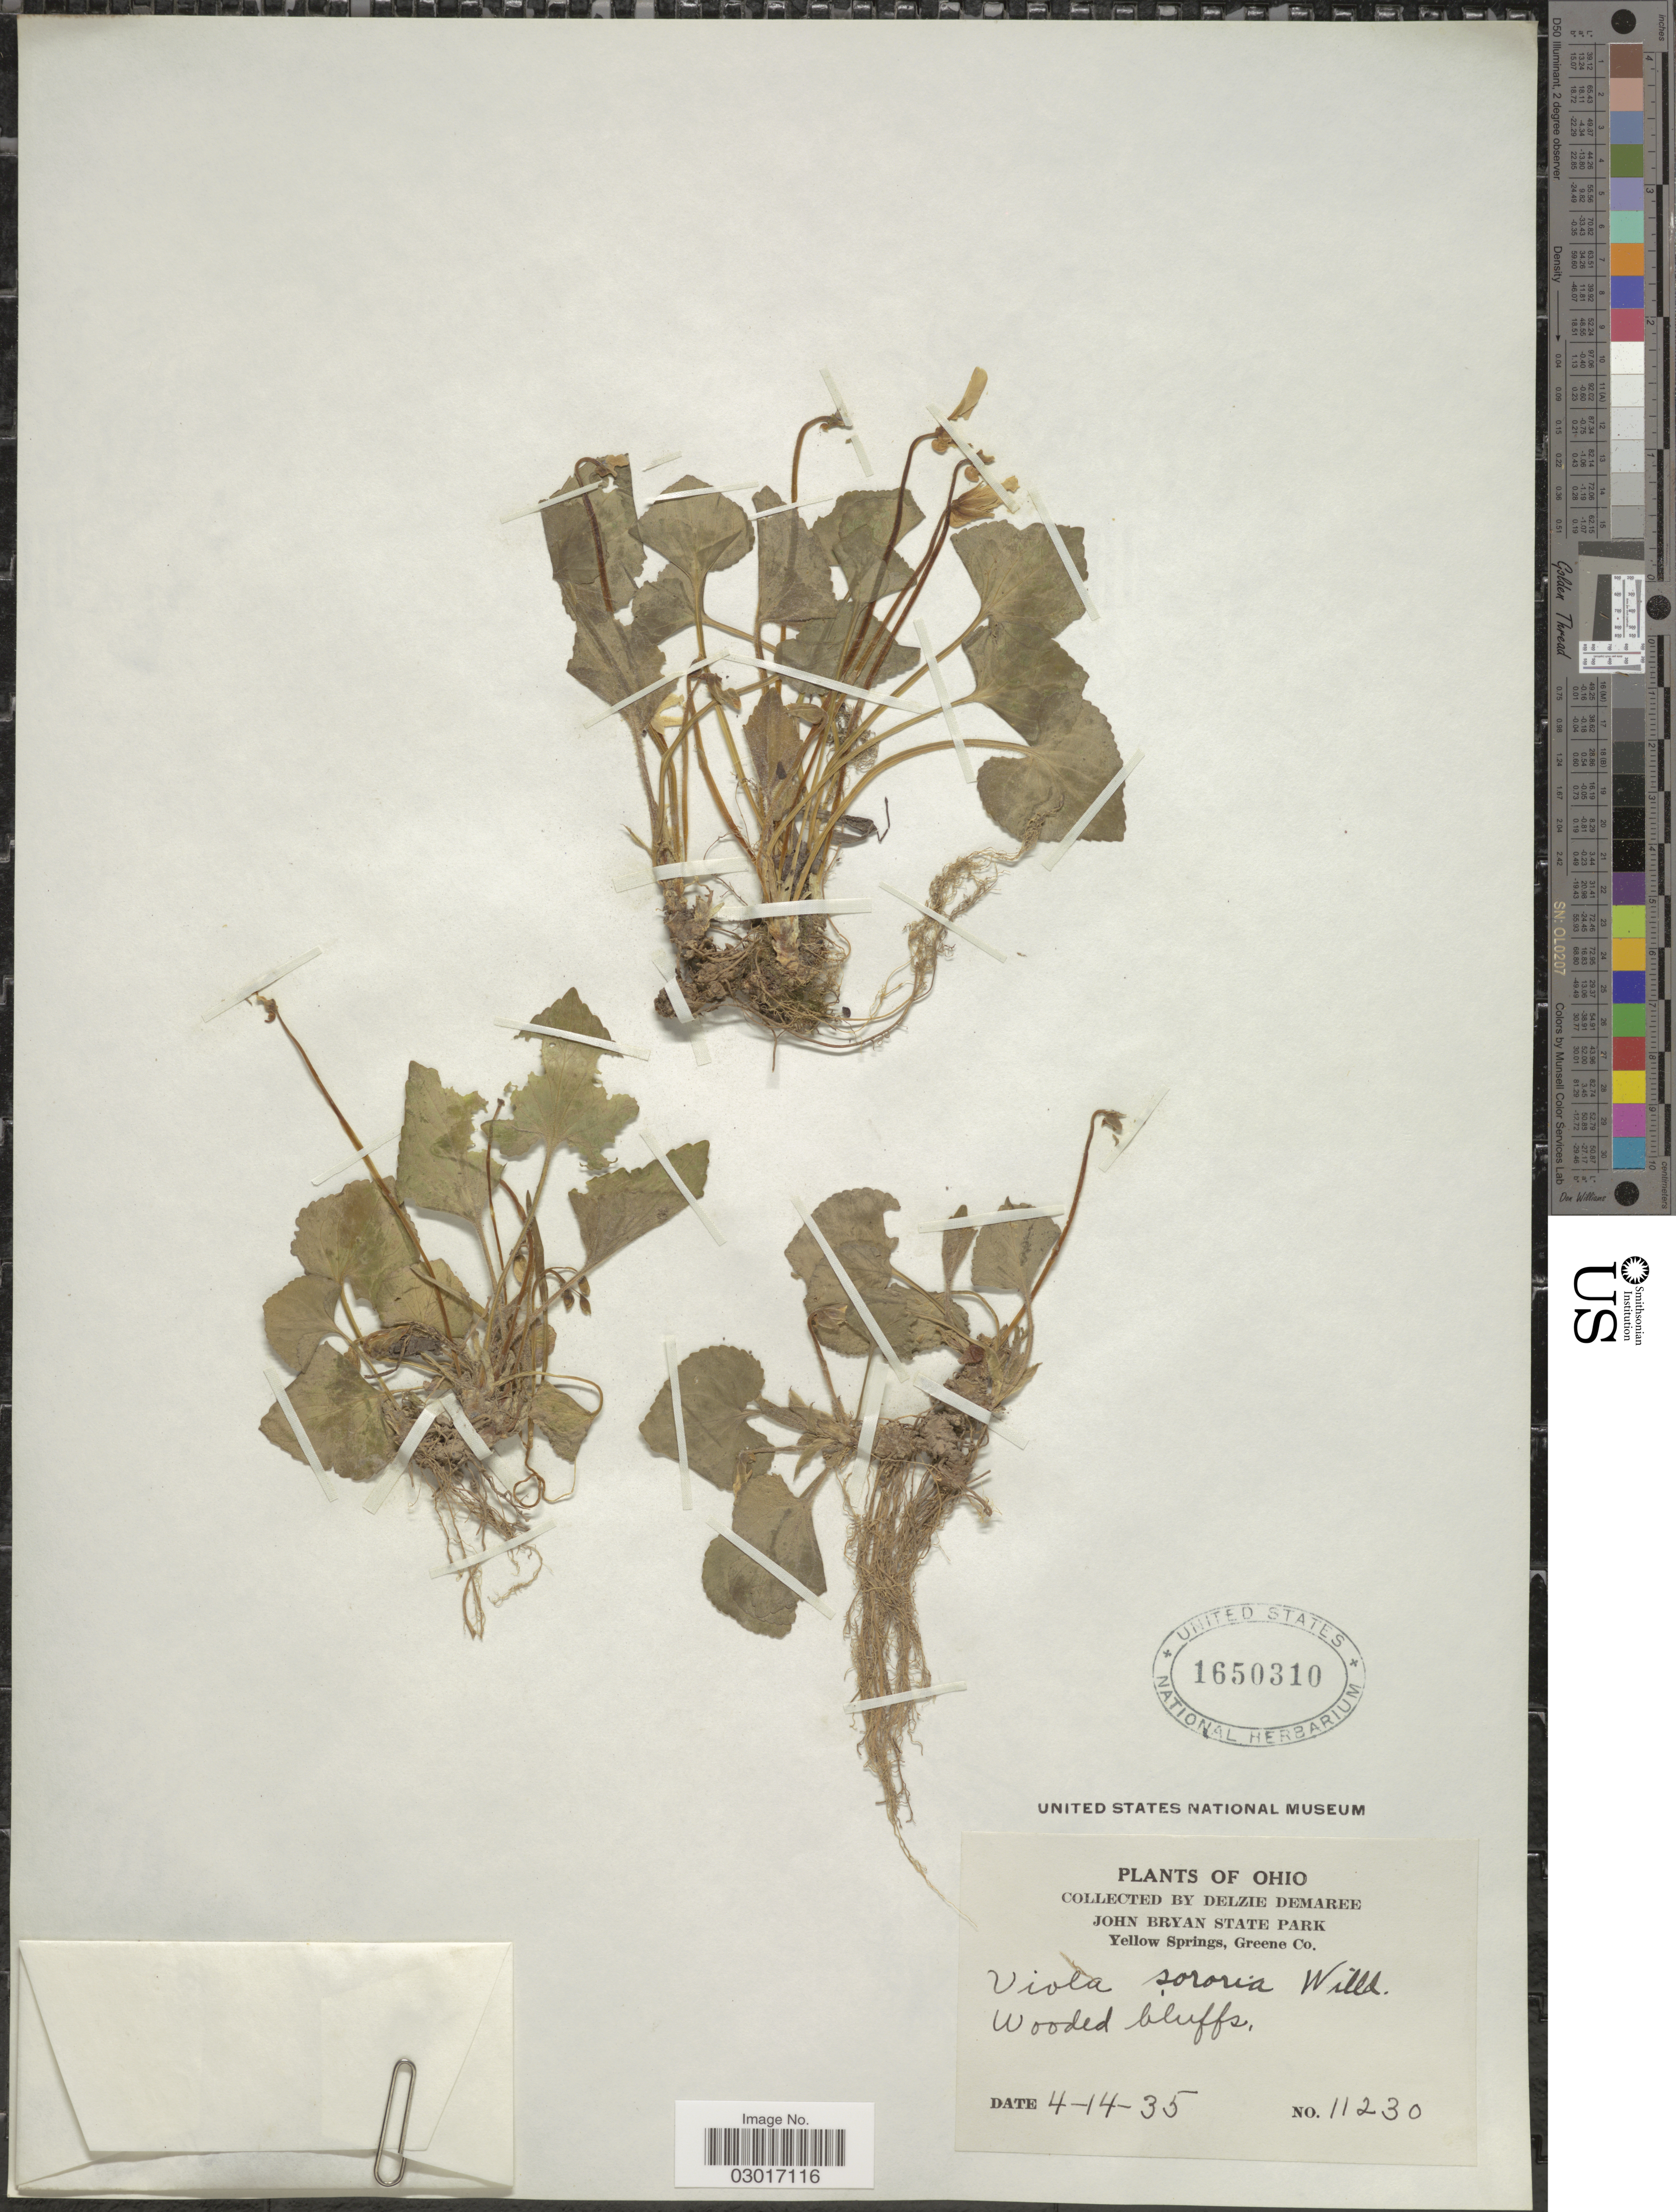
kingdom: Plantae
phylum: Tracheophyta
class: Magnoliopsida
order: Malpighiales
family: Violaceae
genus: Viola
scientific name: Viola sororia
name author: Willd.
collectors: D. Demaree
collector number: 11230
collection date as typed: Transcribed d/m/y: 14/4/35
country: United States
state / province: Ohio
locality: John Bryan State Park. Yellow springs, Greene Co.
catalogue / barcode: US 1650310